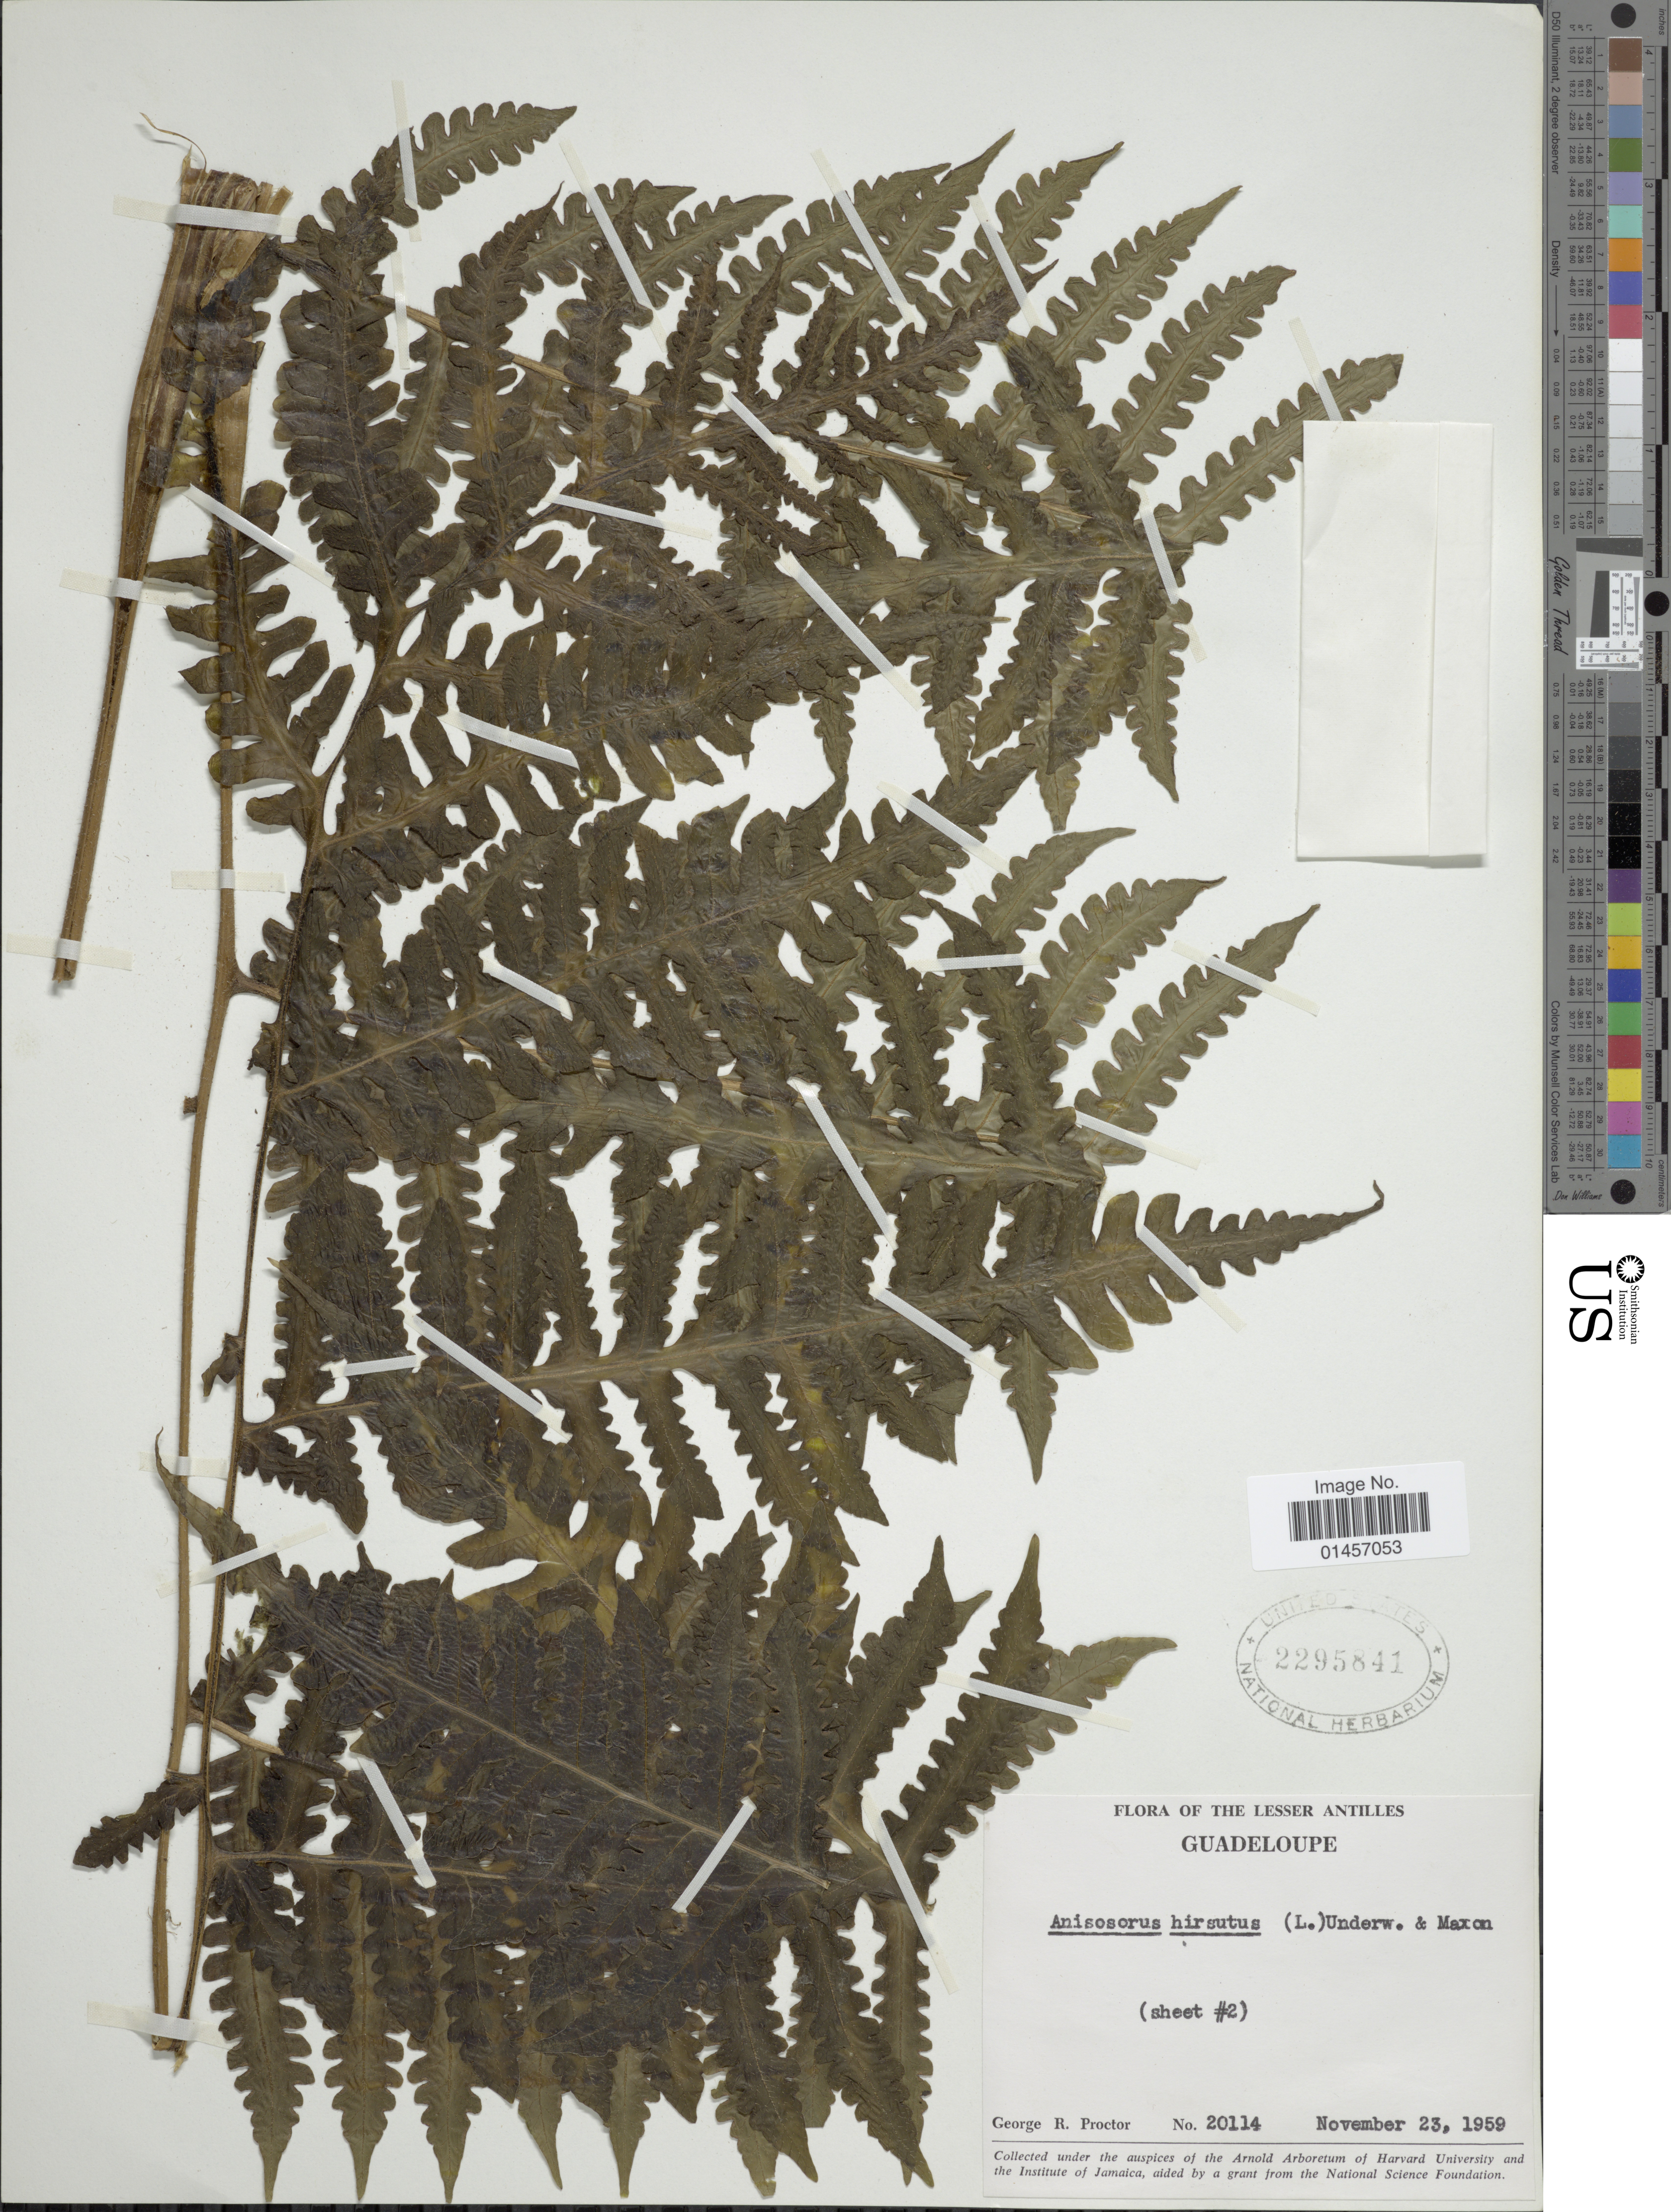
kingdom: Plantae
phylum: Tracheophyta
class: Polypodiopsida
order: Polypodiales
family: Lonchitidaceae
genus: Lonchitis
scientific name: Lonchitis hirsuta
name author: L.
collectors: G. R. Proctor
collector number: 20114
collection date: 1959-11-23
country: Guadeloupe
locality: Guadeloupe, Lesser Antilles.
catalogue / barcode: US 2295841